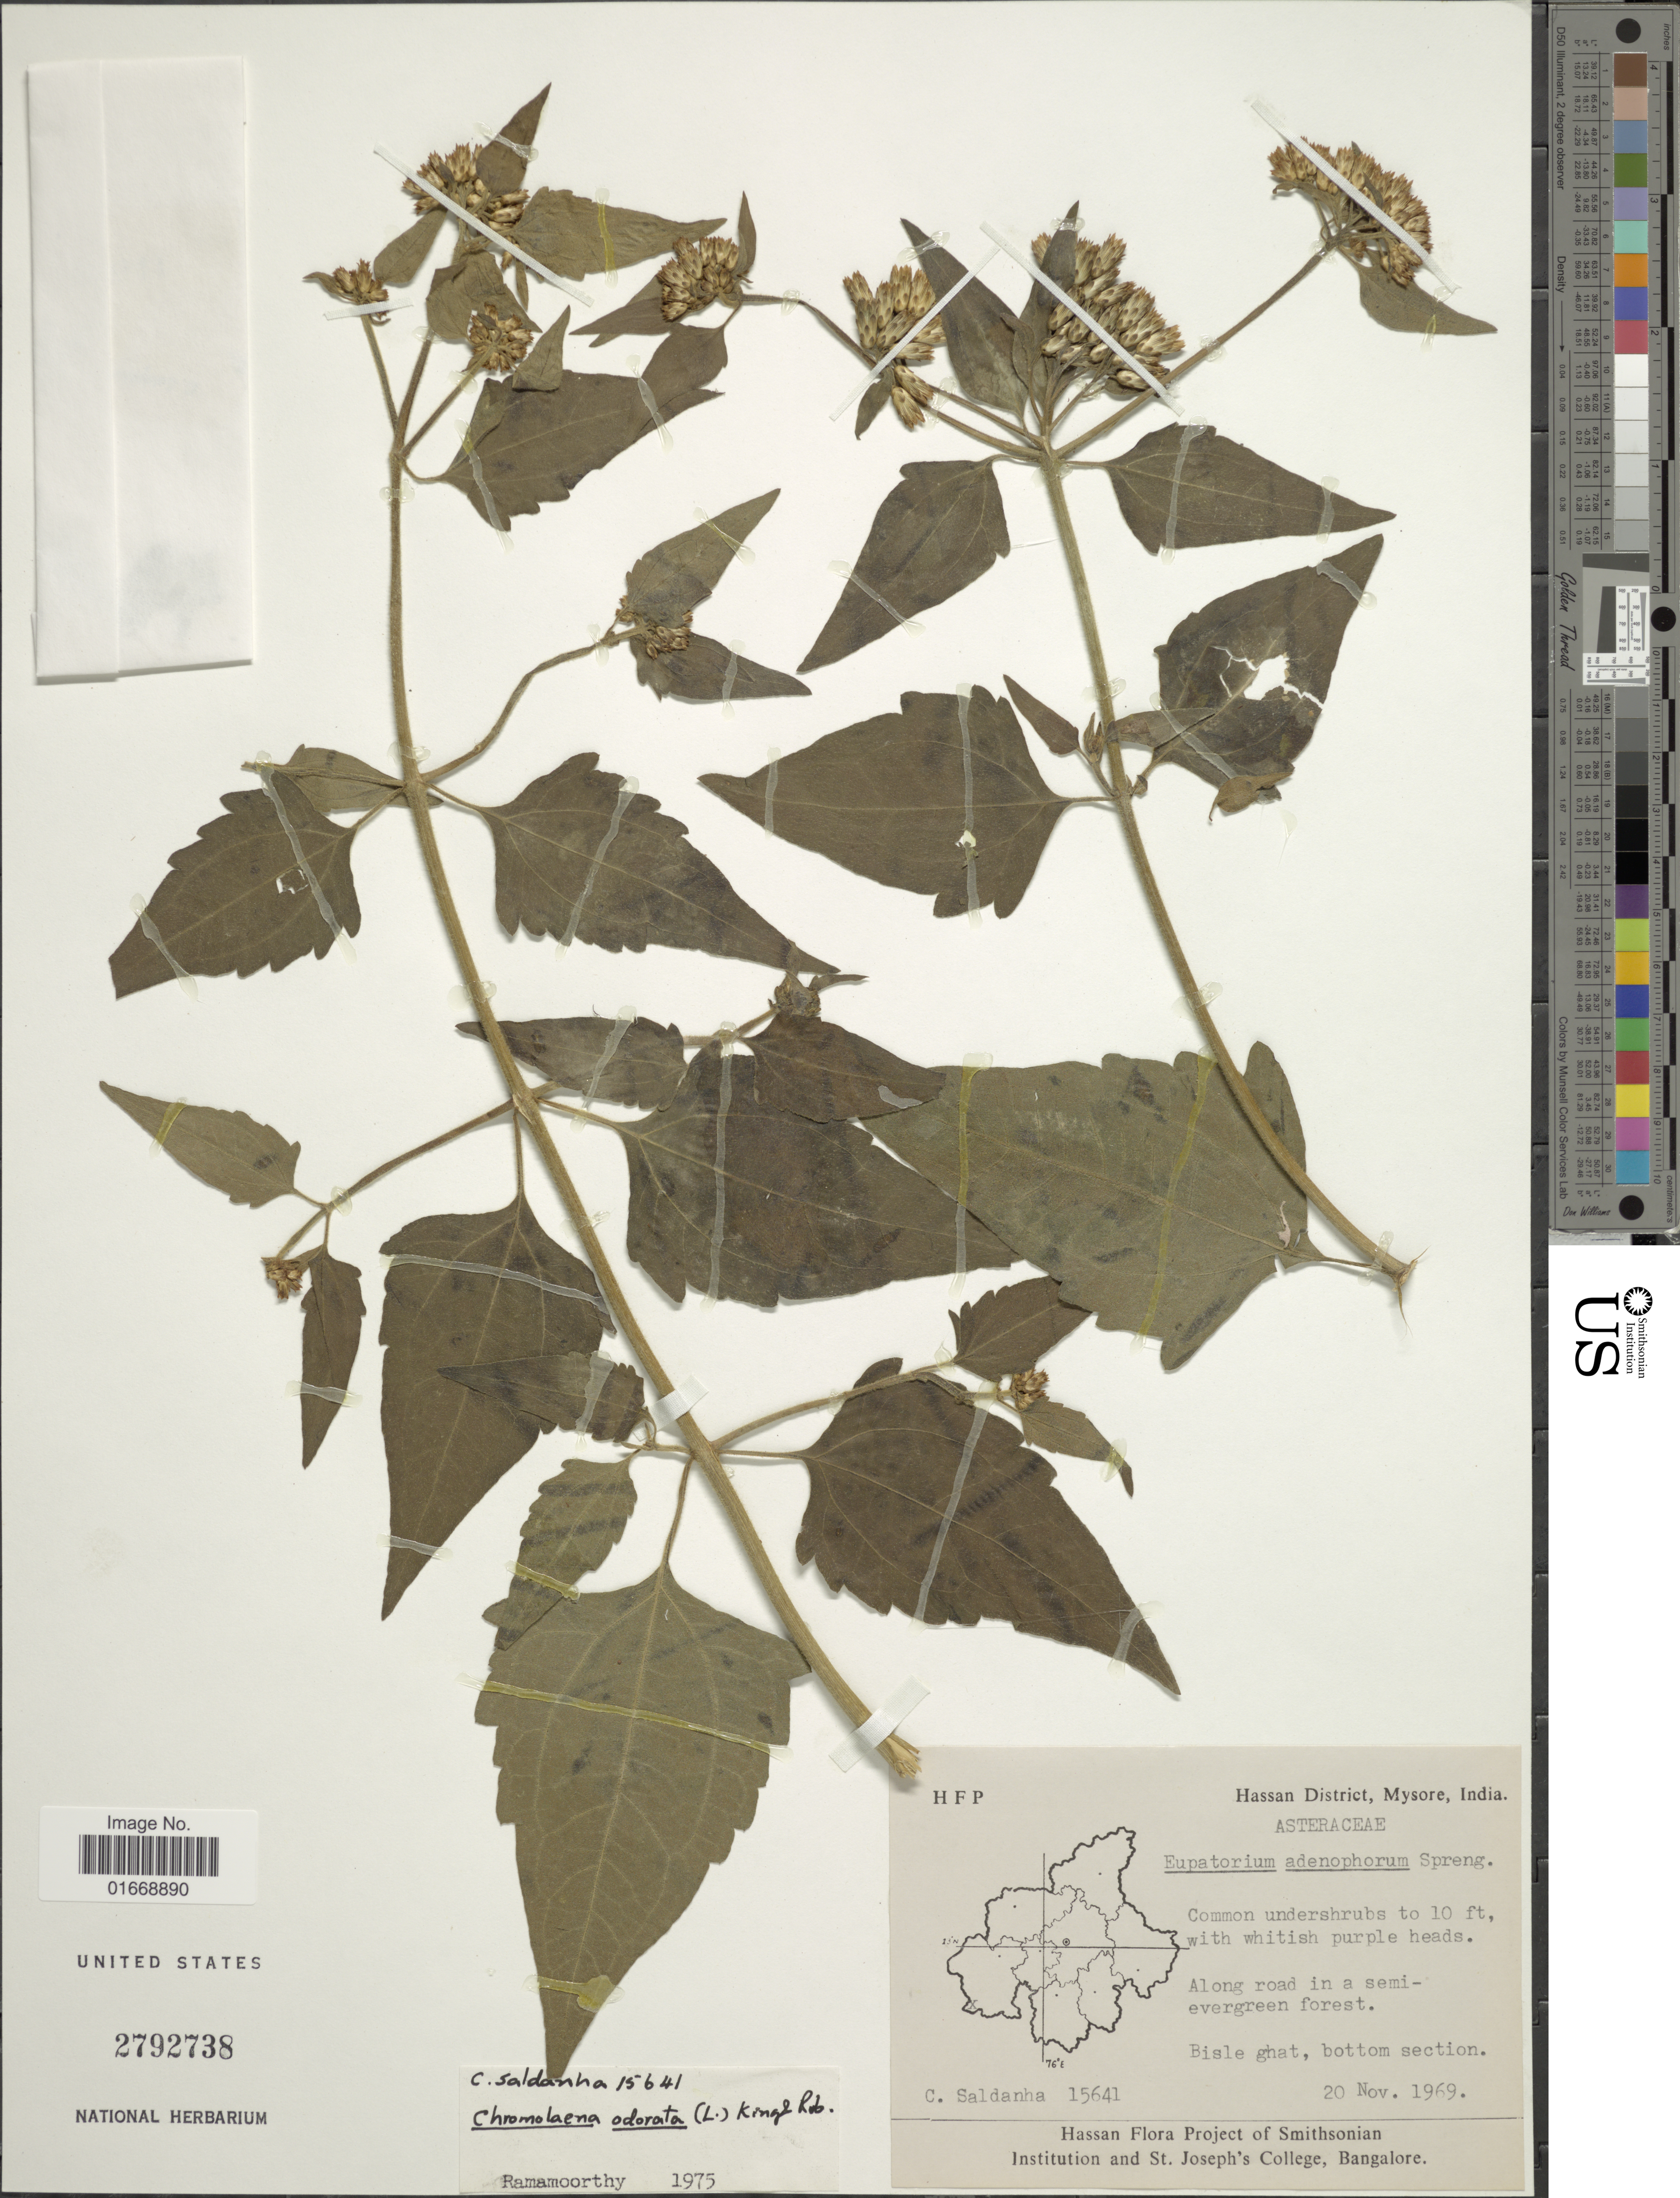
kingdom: Plantae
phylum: Tracheophyta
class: Magnoliopsida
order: Asterales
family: Asteraceae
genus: Chromolaena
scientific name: Chromolaena odorata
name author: (L.) R.M. King & H. Rob.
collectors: C. Saldanha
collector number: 14641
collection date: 1969-11-20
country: India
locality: Hassan District, Mysore, Bisle ghat, bottom section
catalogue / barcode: US 2792738